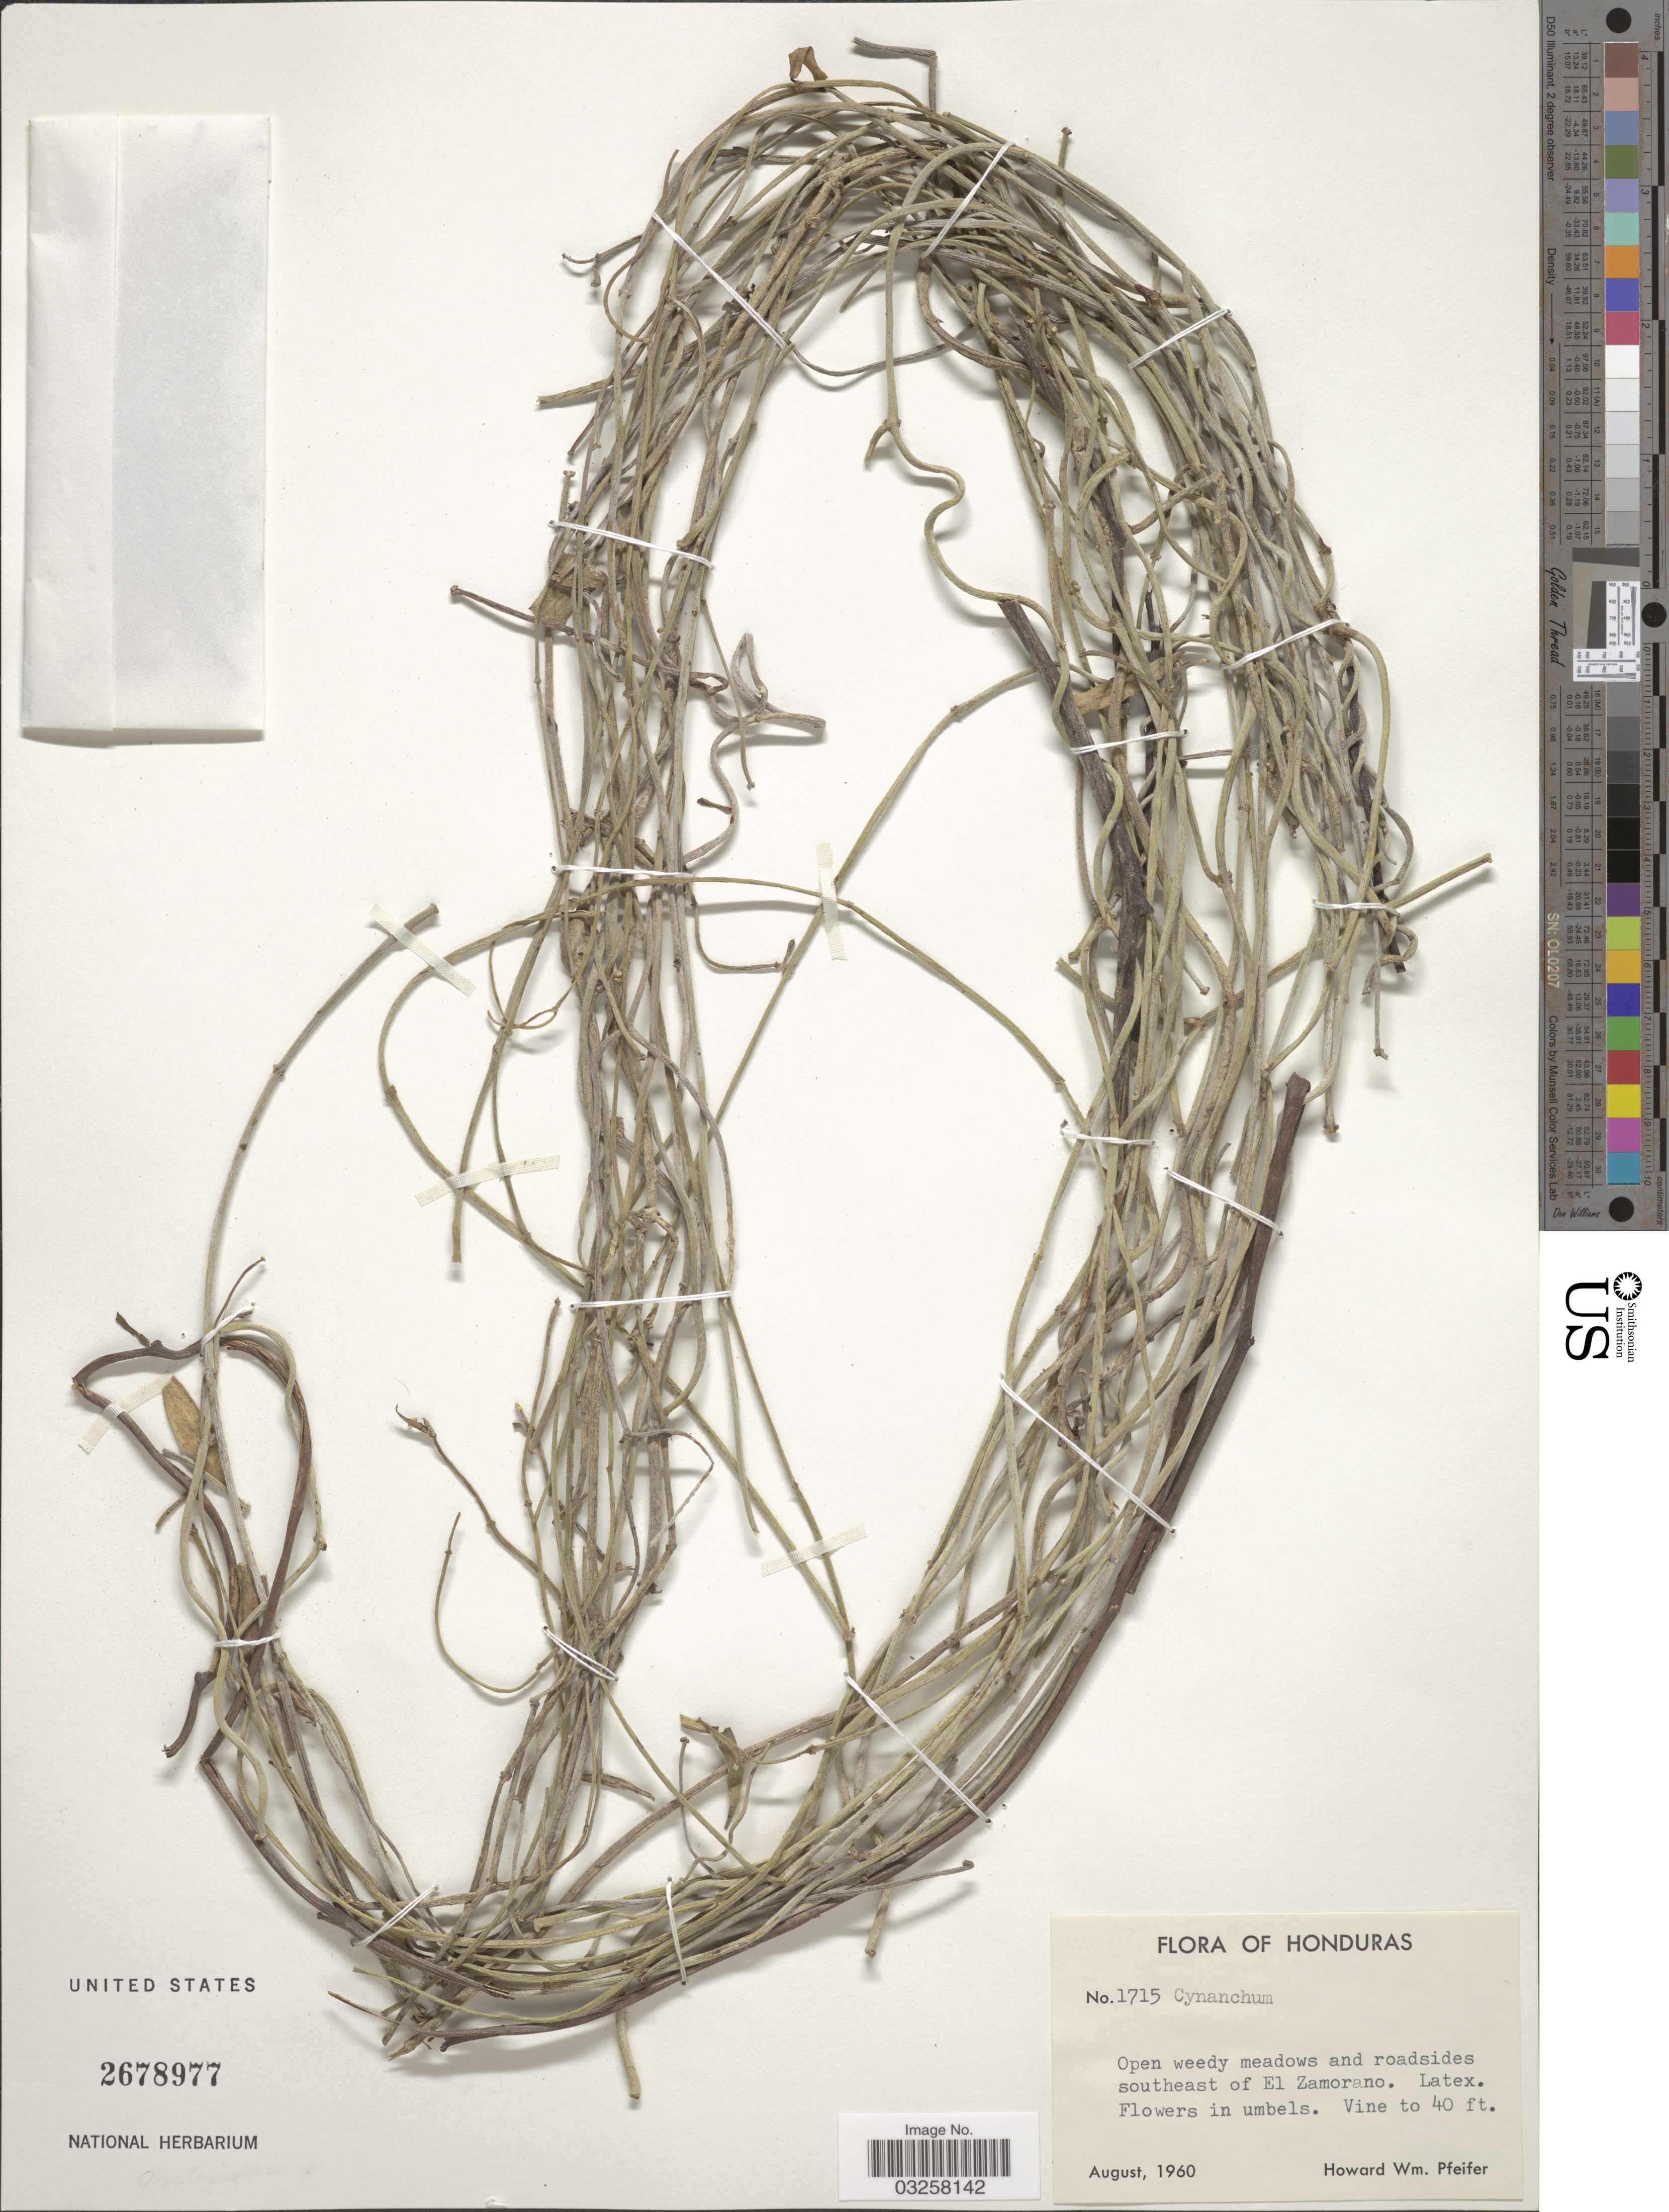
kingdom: Plantae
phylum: Tracheophyta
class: Magnoliopsida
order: Gentianales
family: Apocynaceae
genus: Metastelma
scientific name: Metastelma sp.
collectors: H. W. Pfeifer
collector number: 1715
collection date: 1960-08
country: Honduras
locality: Open weedy meadows and roadsides southeast of El Zamorano.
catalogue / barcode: US 2678977